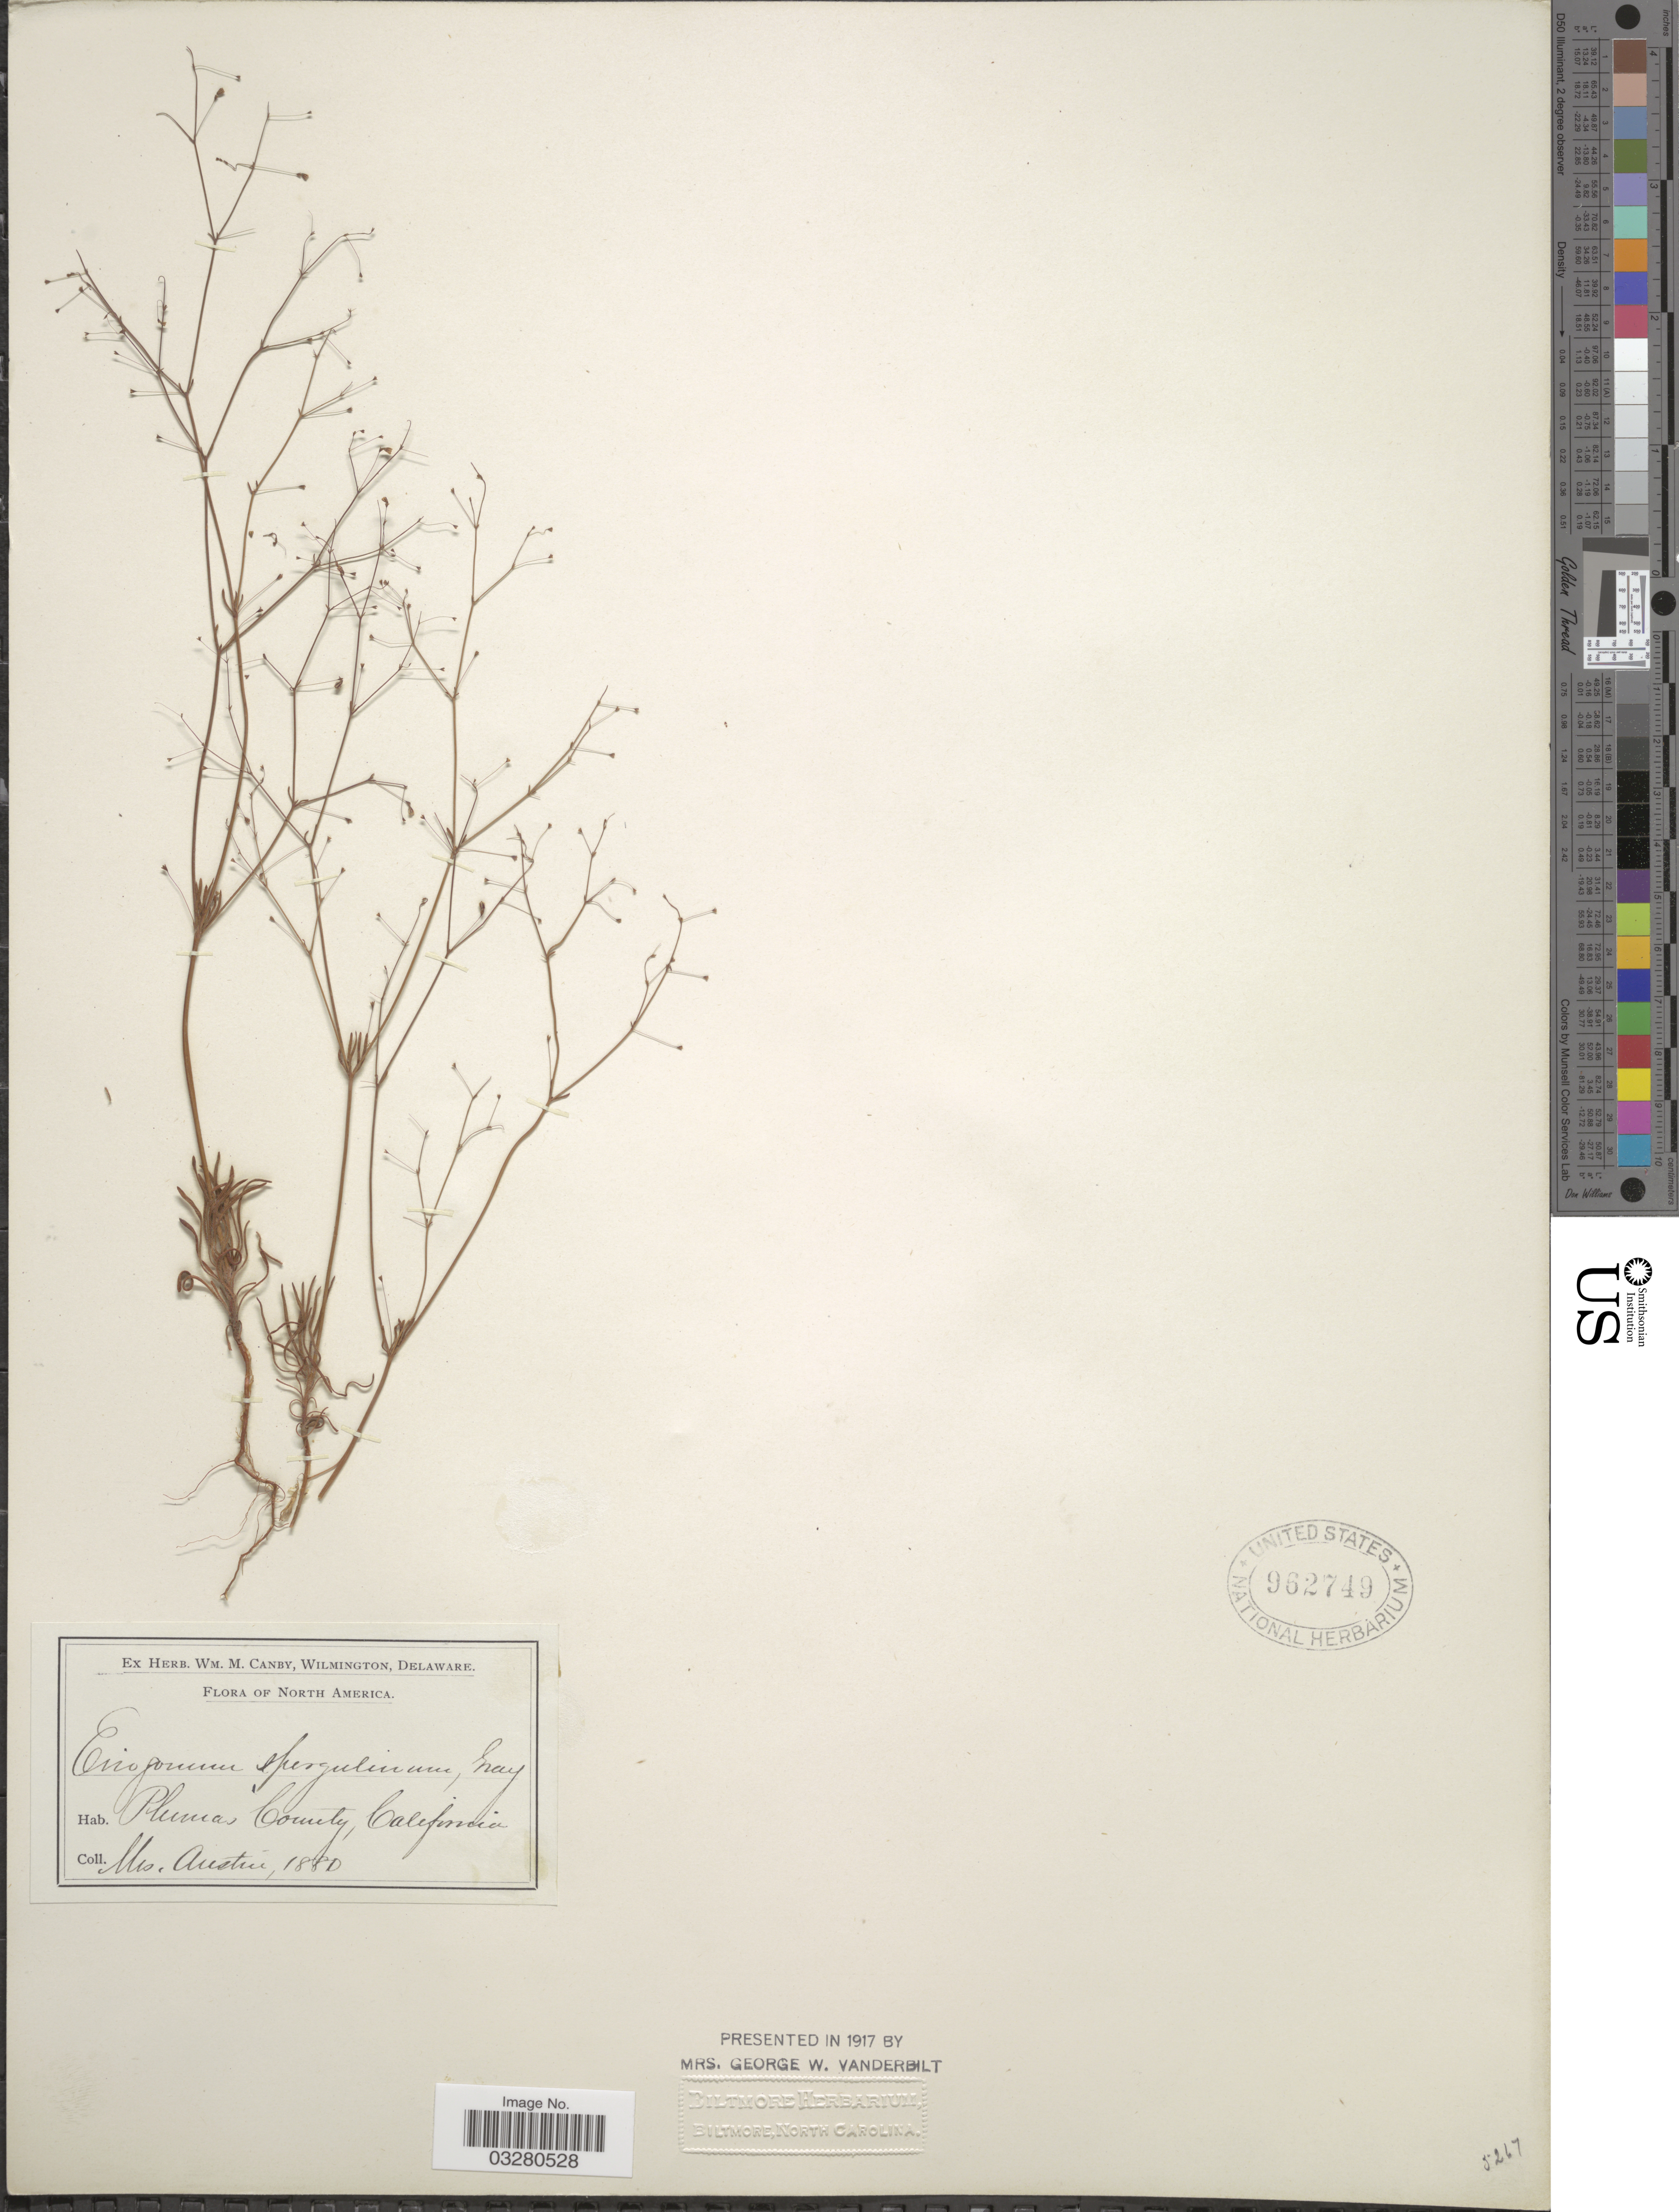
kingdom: Plantae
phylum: Tracheophyta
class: Magnoliopsida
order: Caryophyllales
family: Polygonaceae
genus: Eriogonum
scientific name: Eriogonum spergulinum var. reddingianum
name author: (M.E. Jones) J.T. Howell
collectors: Austin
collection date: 1880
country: United States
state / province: California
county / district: Plumas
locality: Plumas County.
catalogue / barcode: US 962749